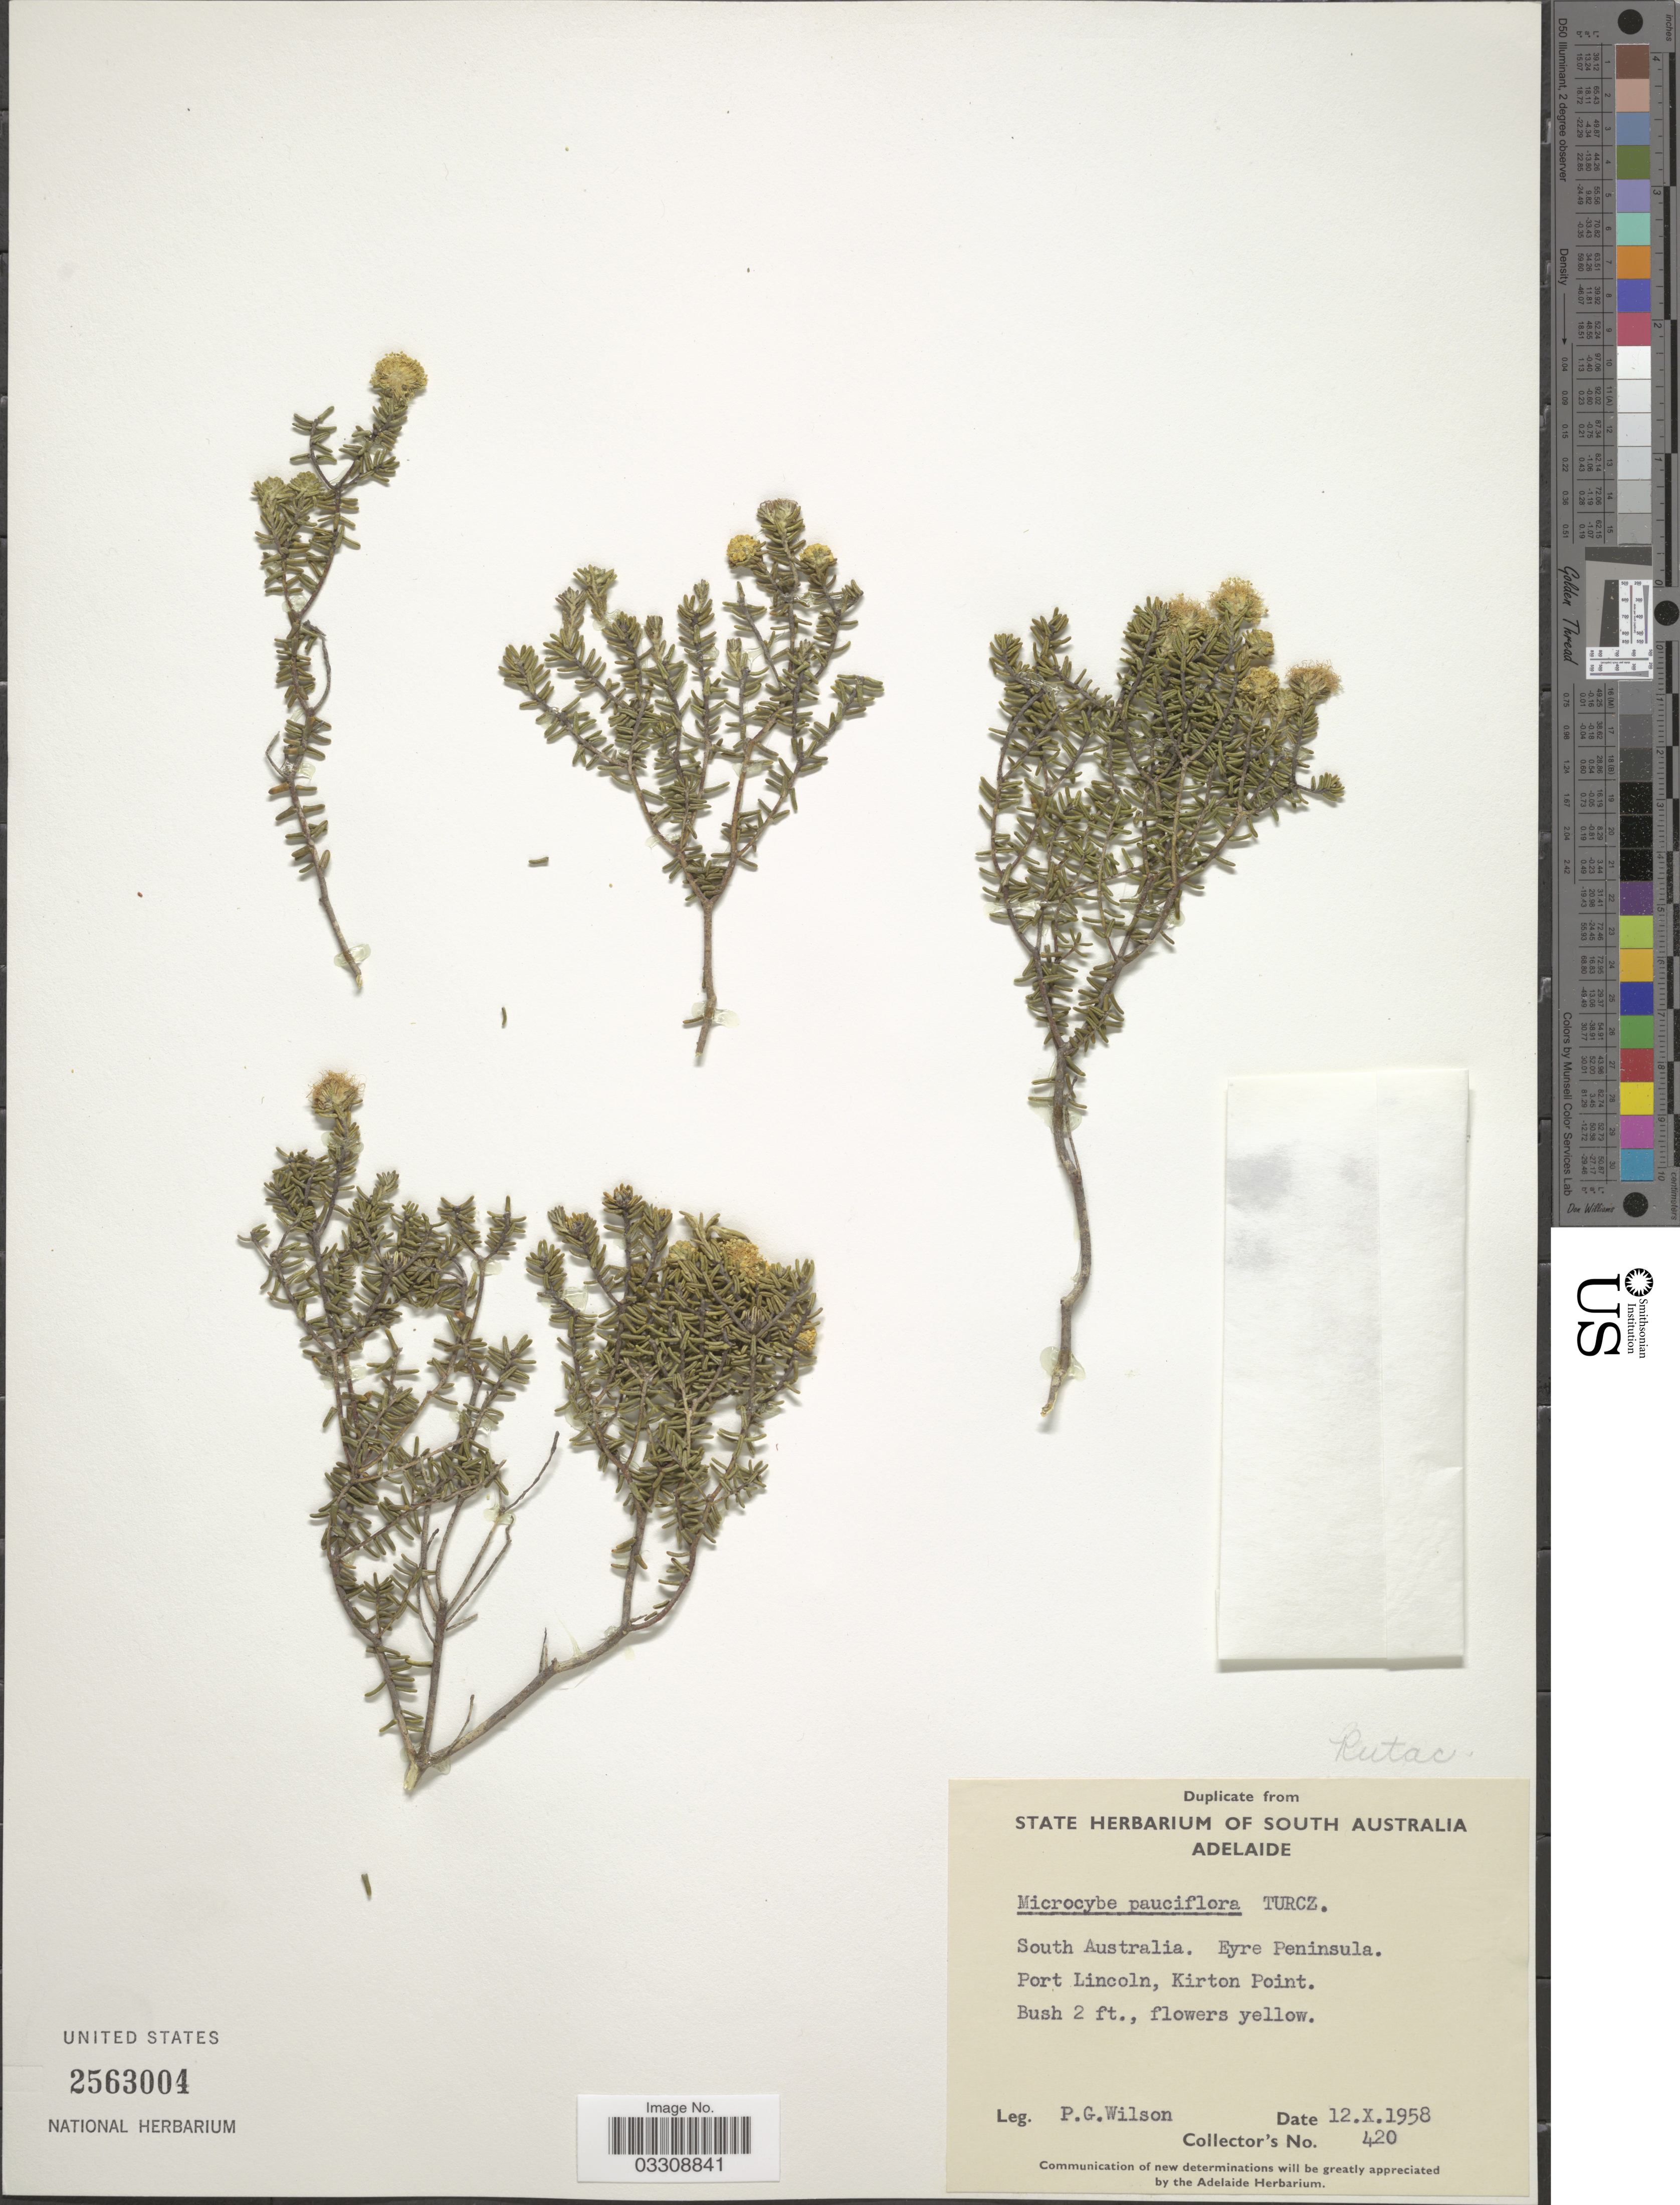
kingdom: Plantae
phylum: Tracheophyta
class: Magnoliopsida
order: Sapindales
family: Rutaceae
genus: Microcybe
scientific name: Microcybe pauciflora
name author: Turcz.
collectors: P. G. Wilson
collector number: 420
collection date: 1958-10-12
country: Australia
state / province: South Australia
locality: Eyre Peninsula. Port Lincoln, Kirton Point.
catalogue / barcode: US 2563004